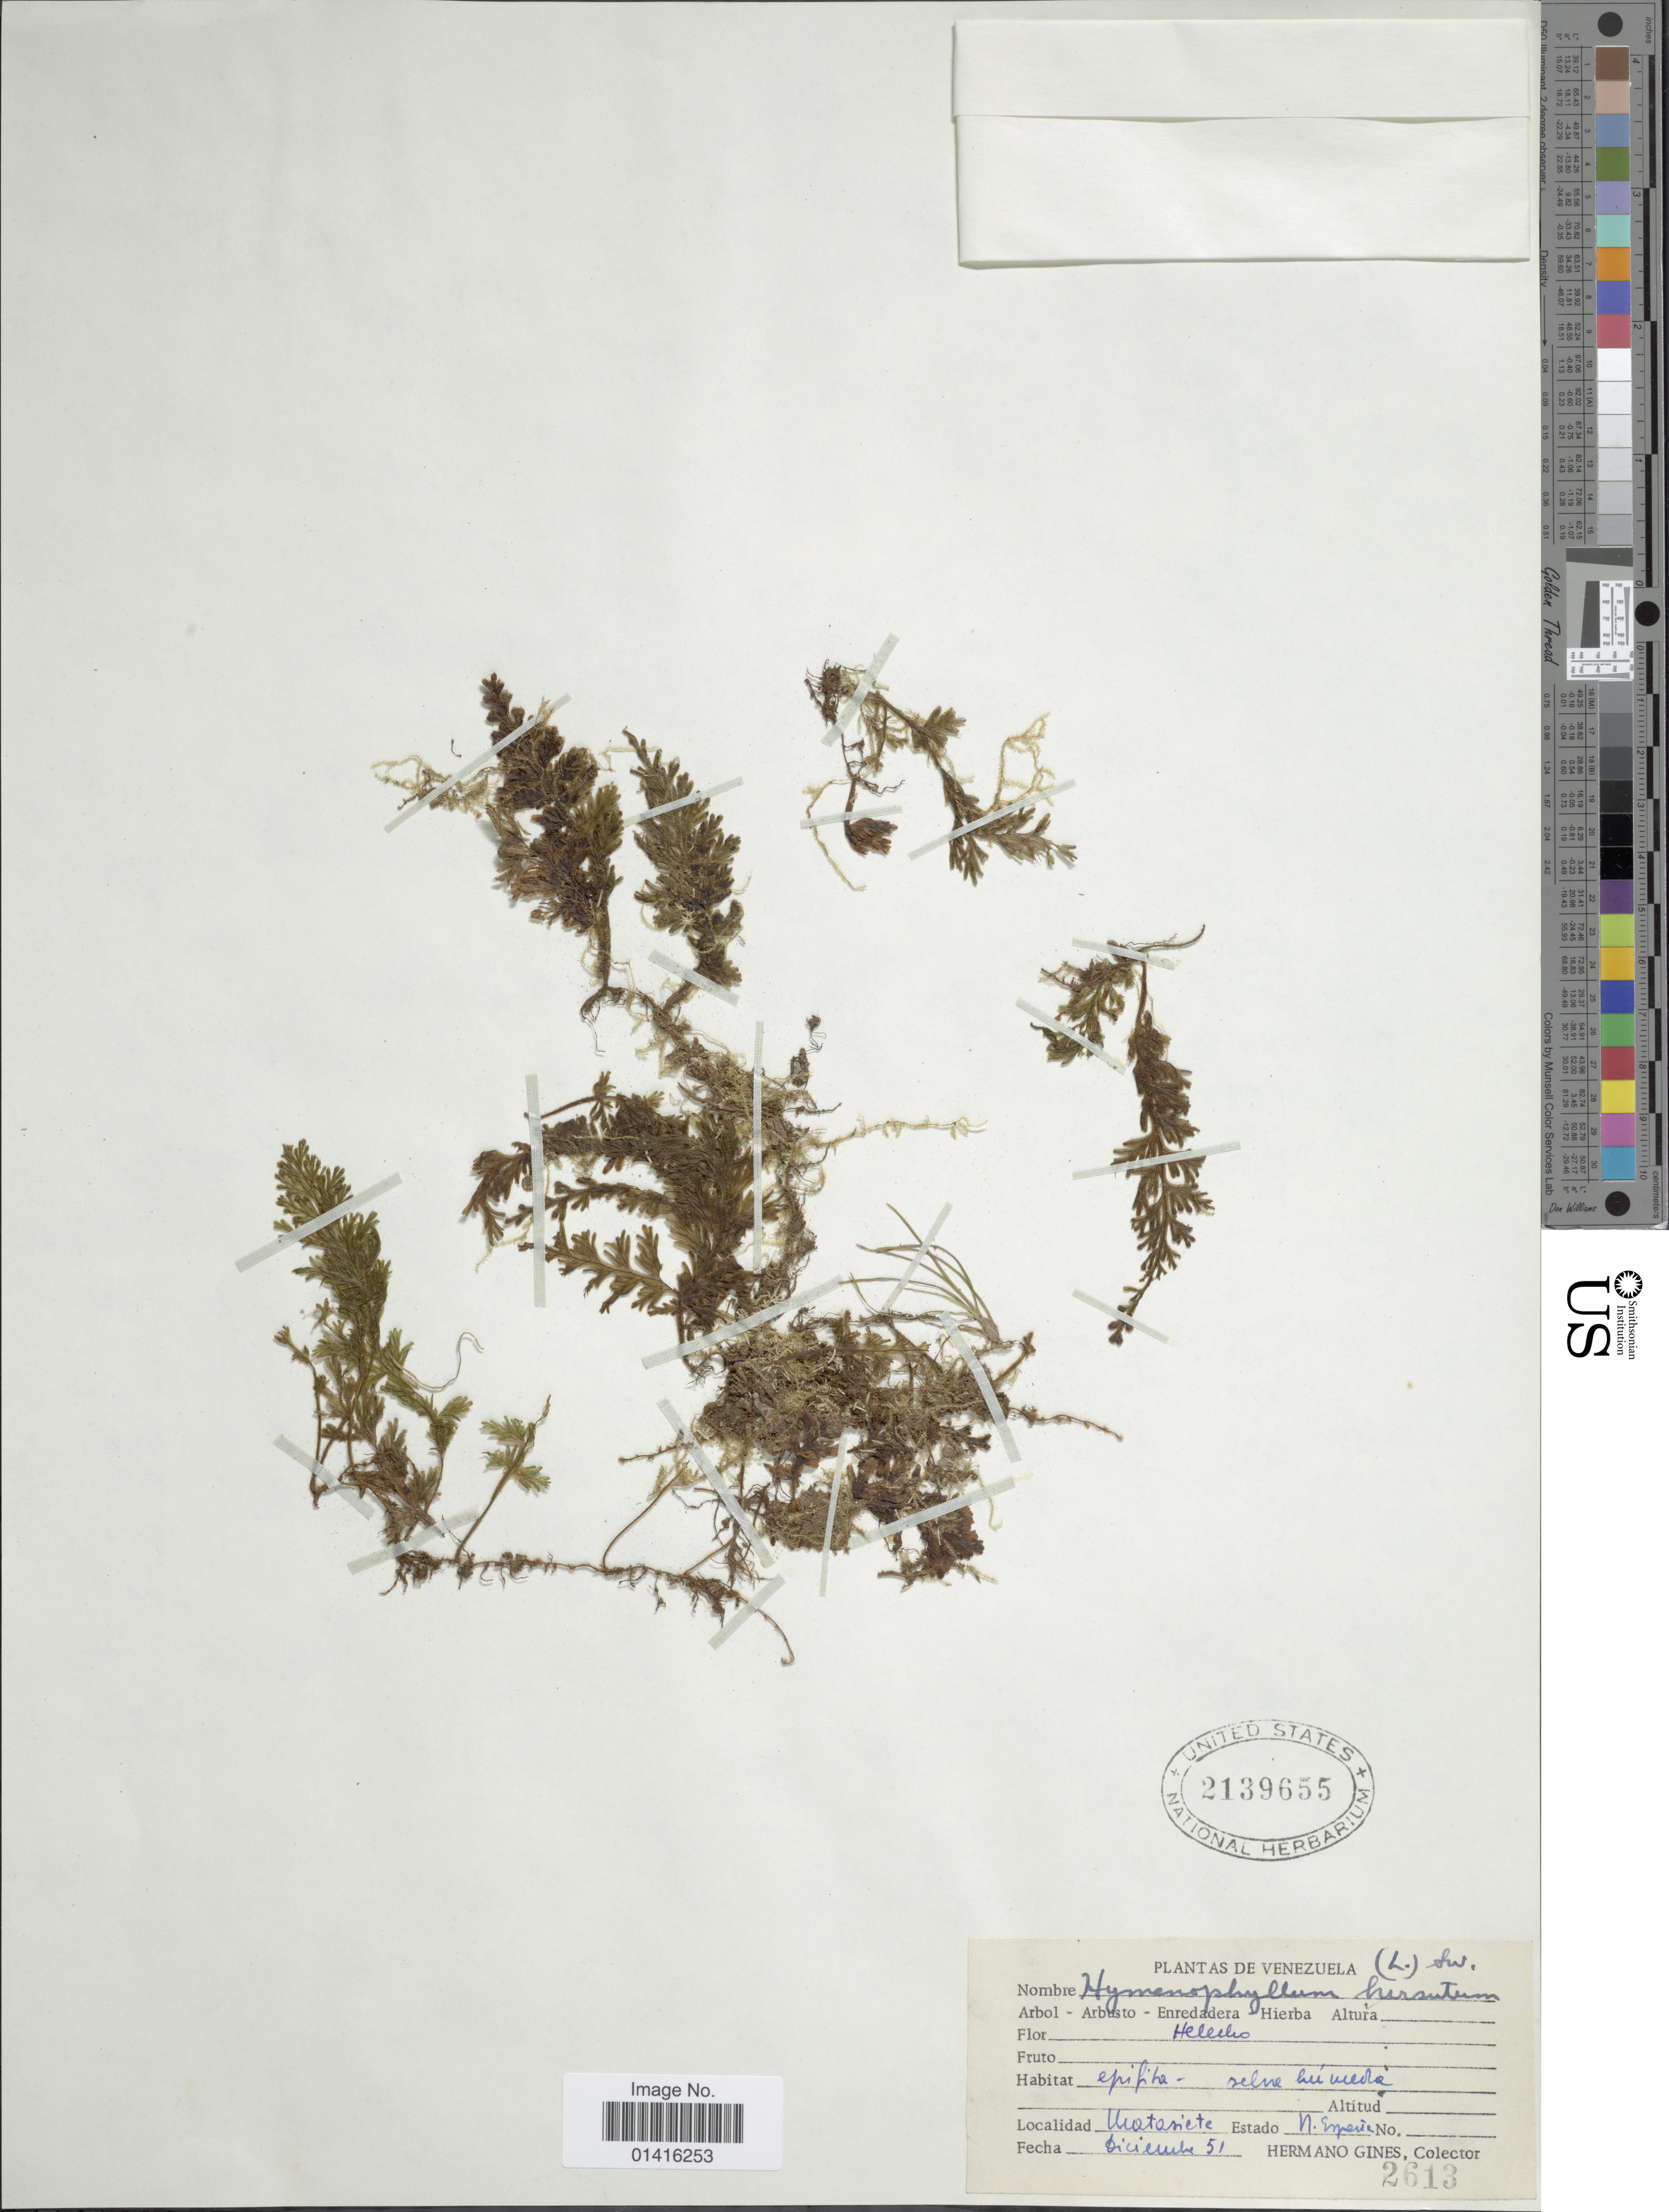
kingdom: Plantae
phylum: Tracheophyta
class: Polypodiopsida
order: Hymenophyllales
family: Hymenophyllaceae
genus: Hymenophyllum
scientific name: Hymenophyllum hirsutum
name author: (L.) Sw.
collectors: Bro. Gines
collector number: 2613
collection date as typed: Transcribed d/m/y: /12/51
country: Venezuela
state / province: Nueva Esparta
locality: Matasiete, Estado N. Esparta [State of Nueva Esparta]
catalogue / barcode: US 213655